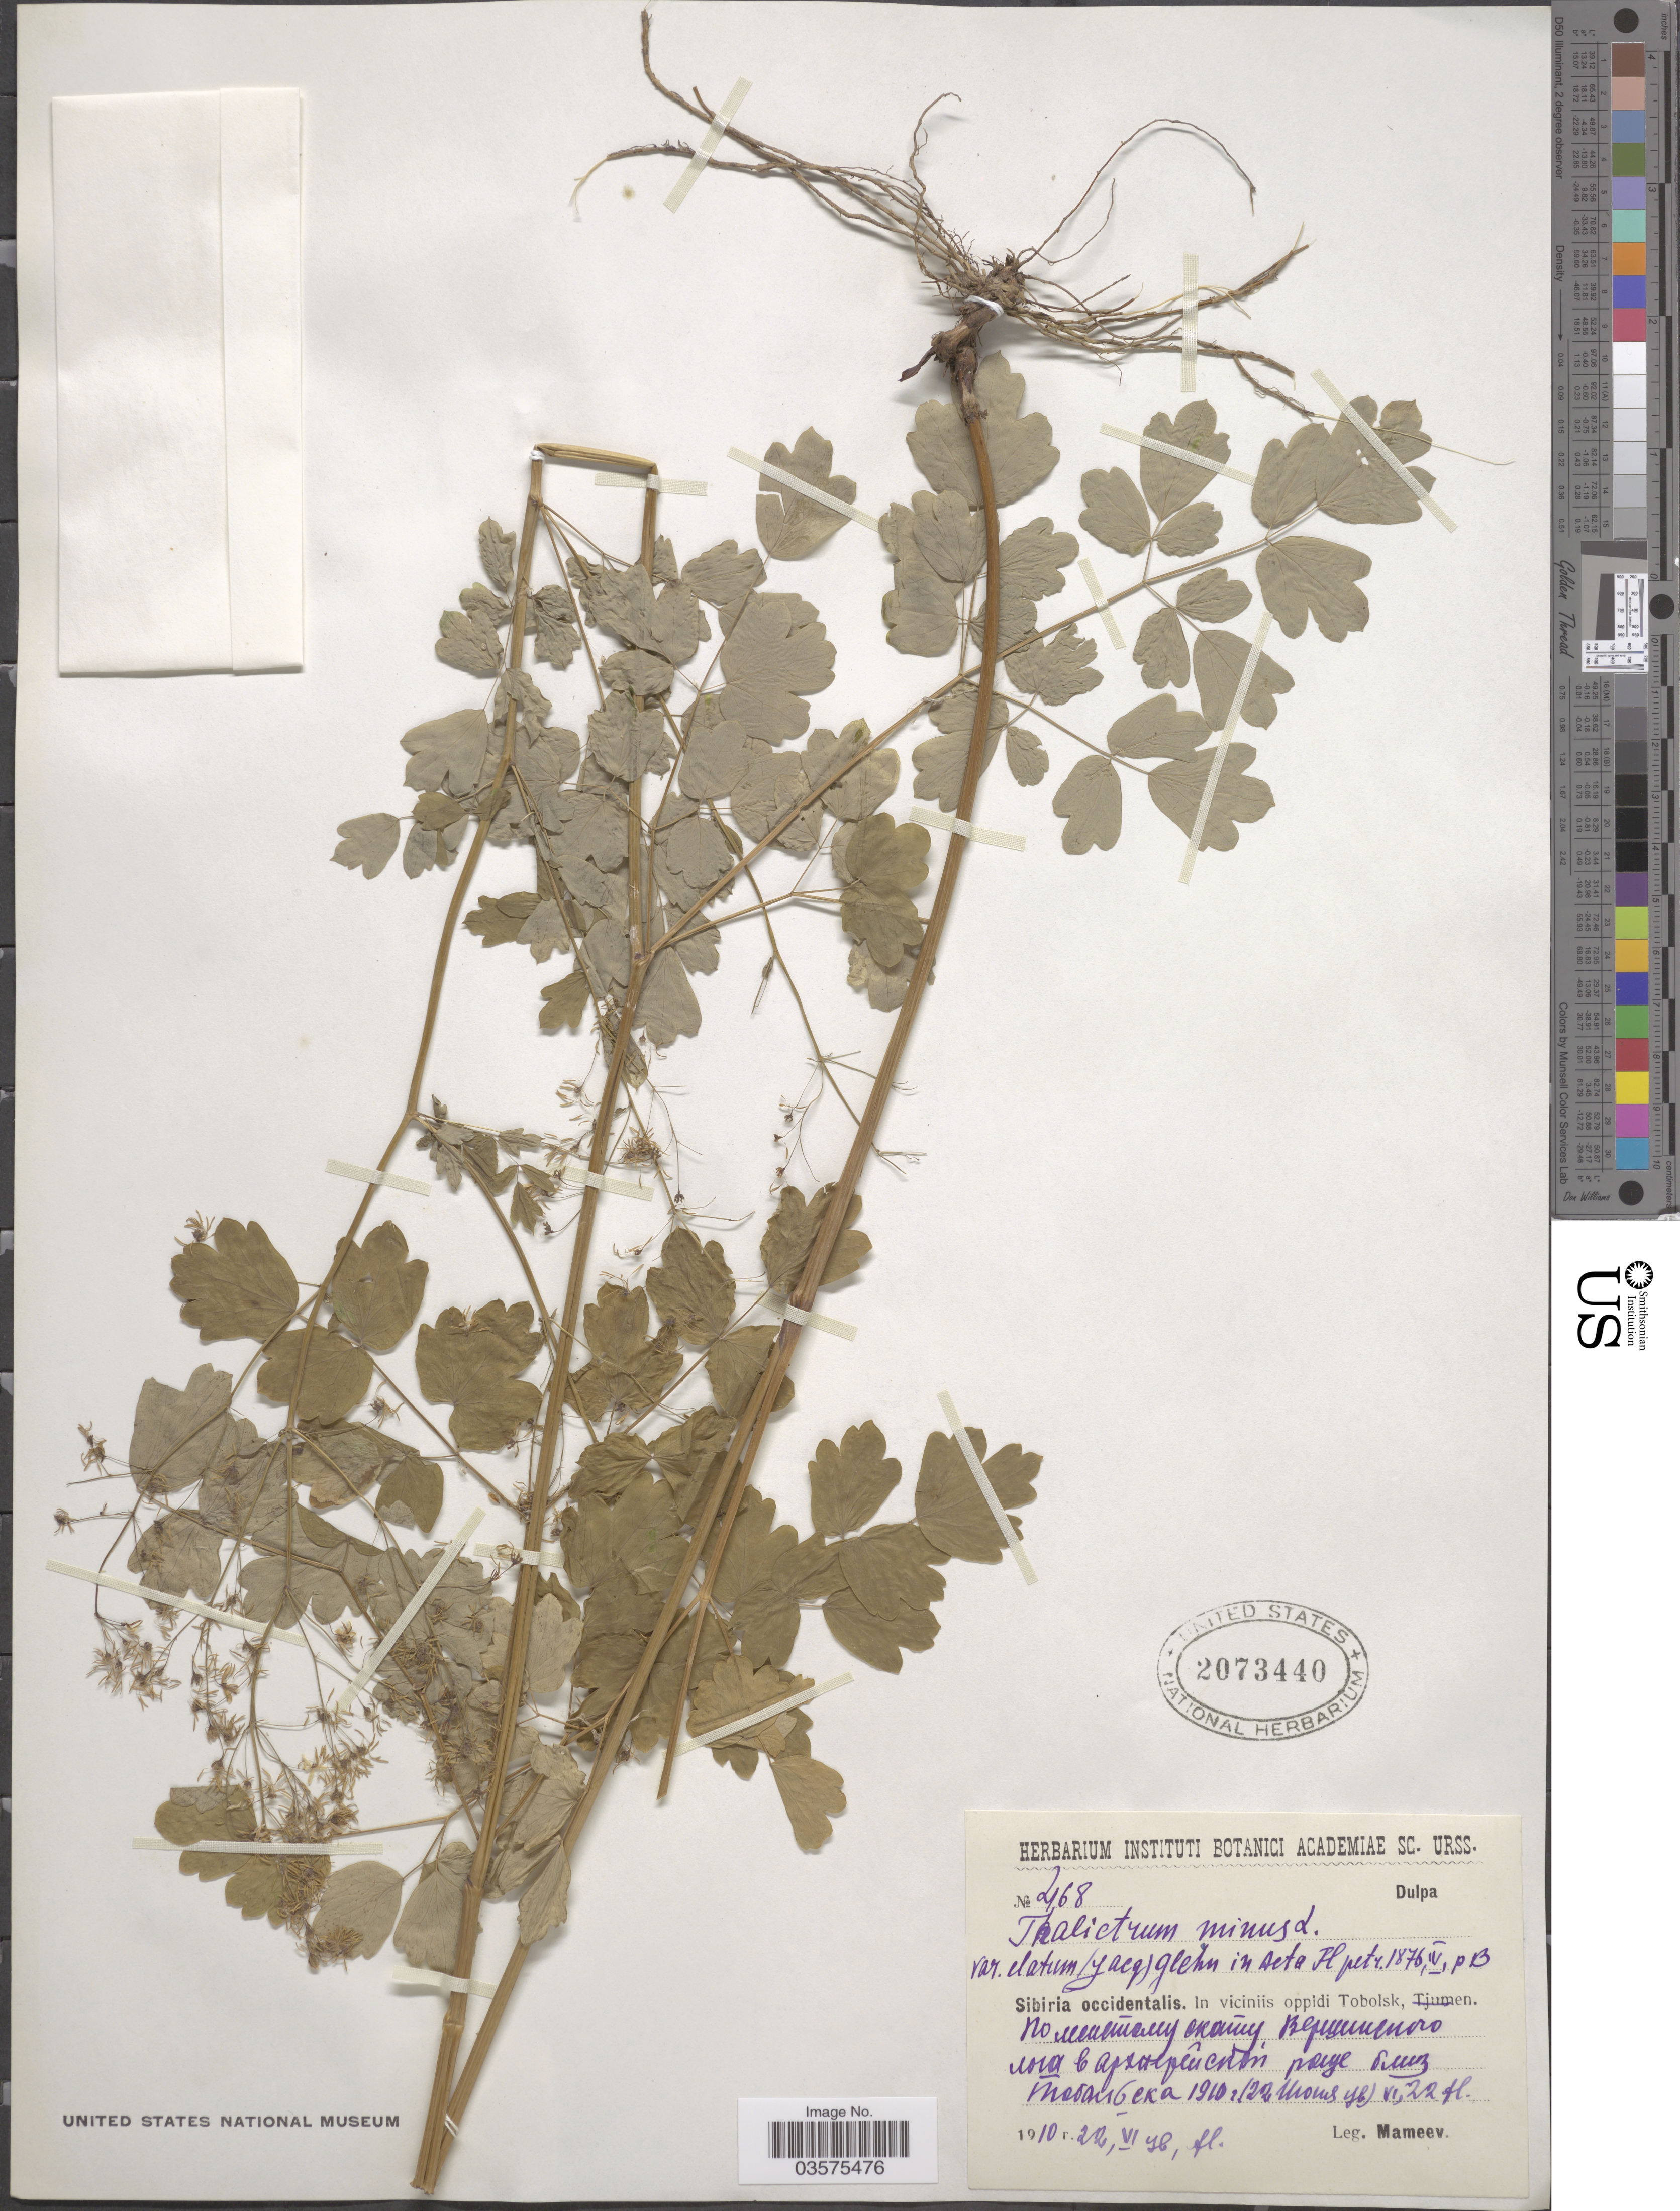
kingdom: Plantae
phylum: Tracheophyta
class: Magnoliopsida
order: Ranunculales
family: Ranunculaceae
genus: Thalictrum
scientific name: Thalictrum minus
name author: L.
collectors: Mameev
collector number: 468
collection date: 1910-06-22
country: Russian Federation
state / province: Tyumen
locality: Sibiria occidentalis. In viciniis oppidi Tobolsk. X.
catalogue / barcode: US 2073440